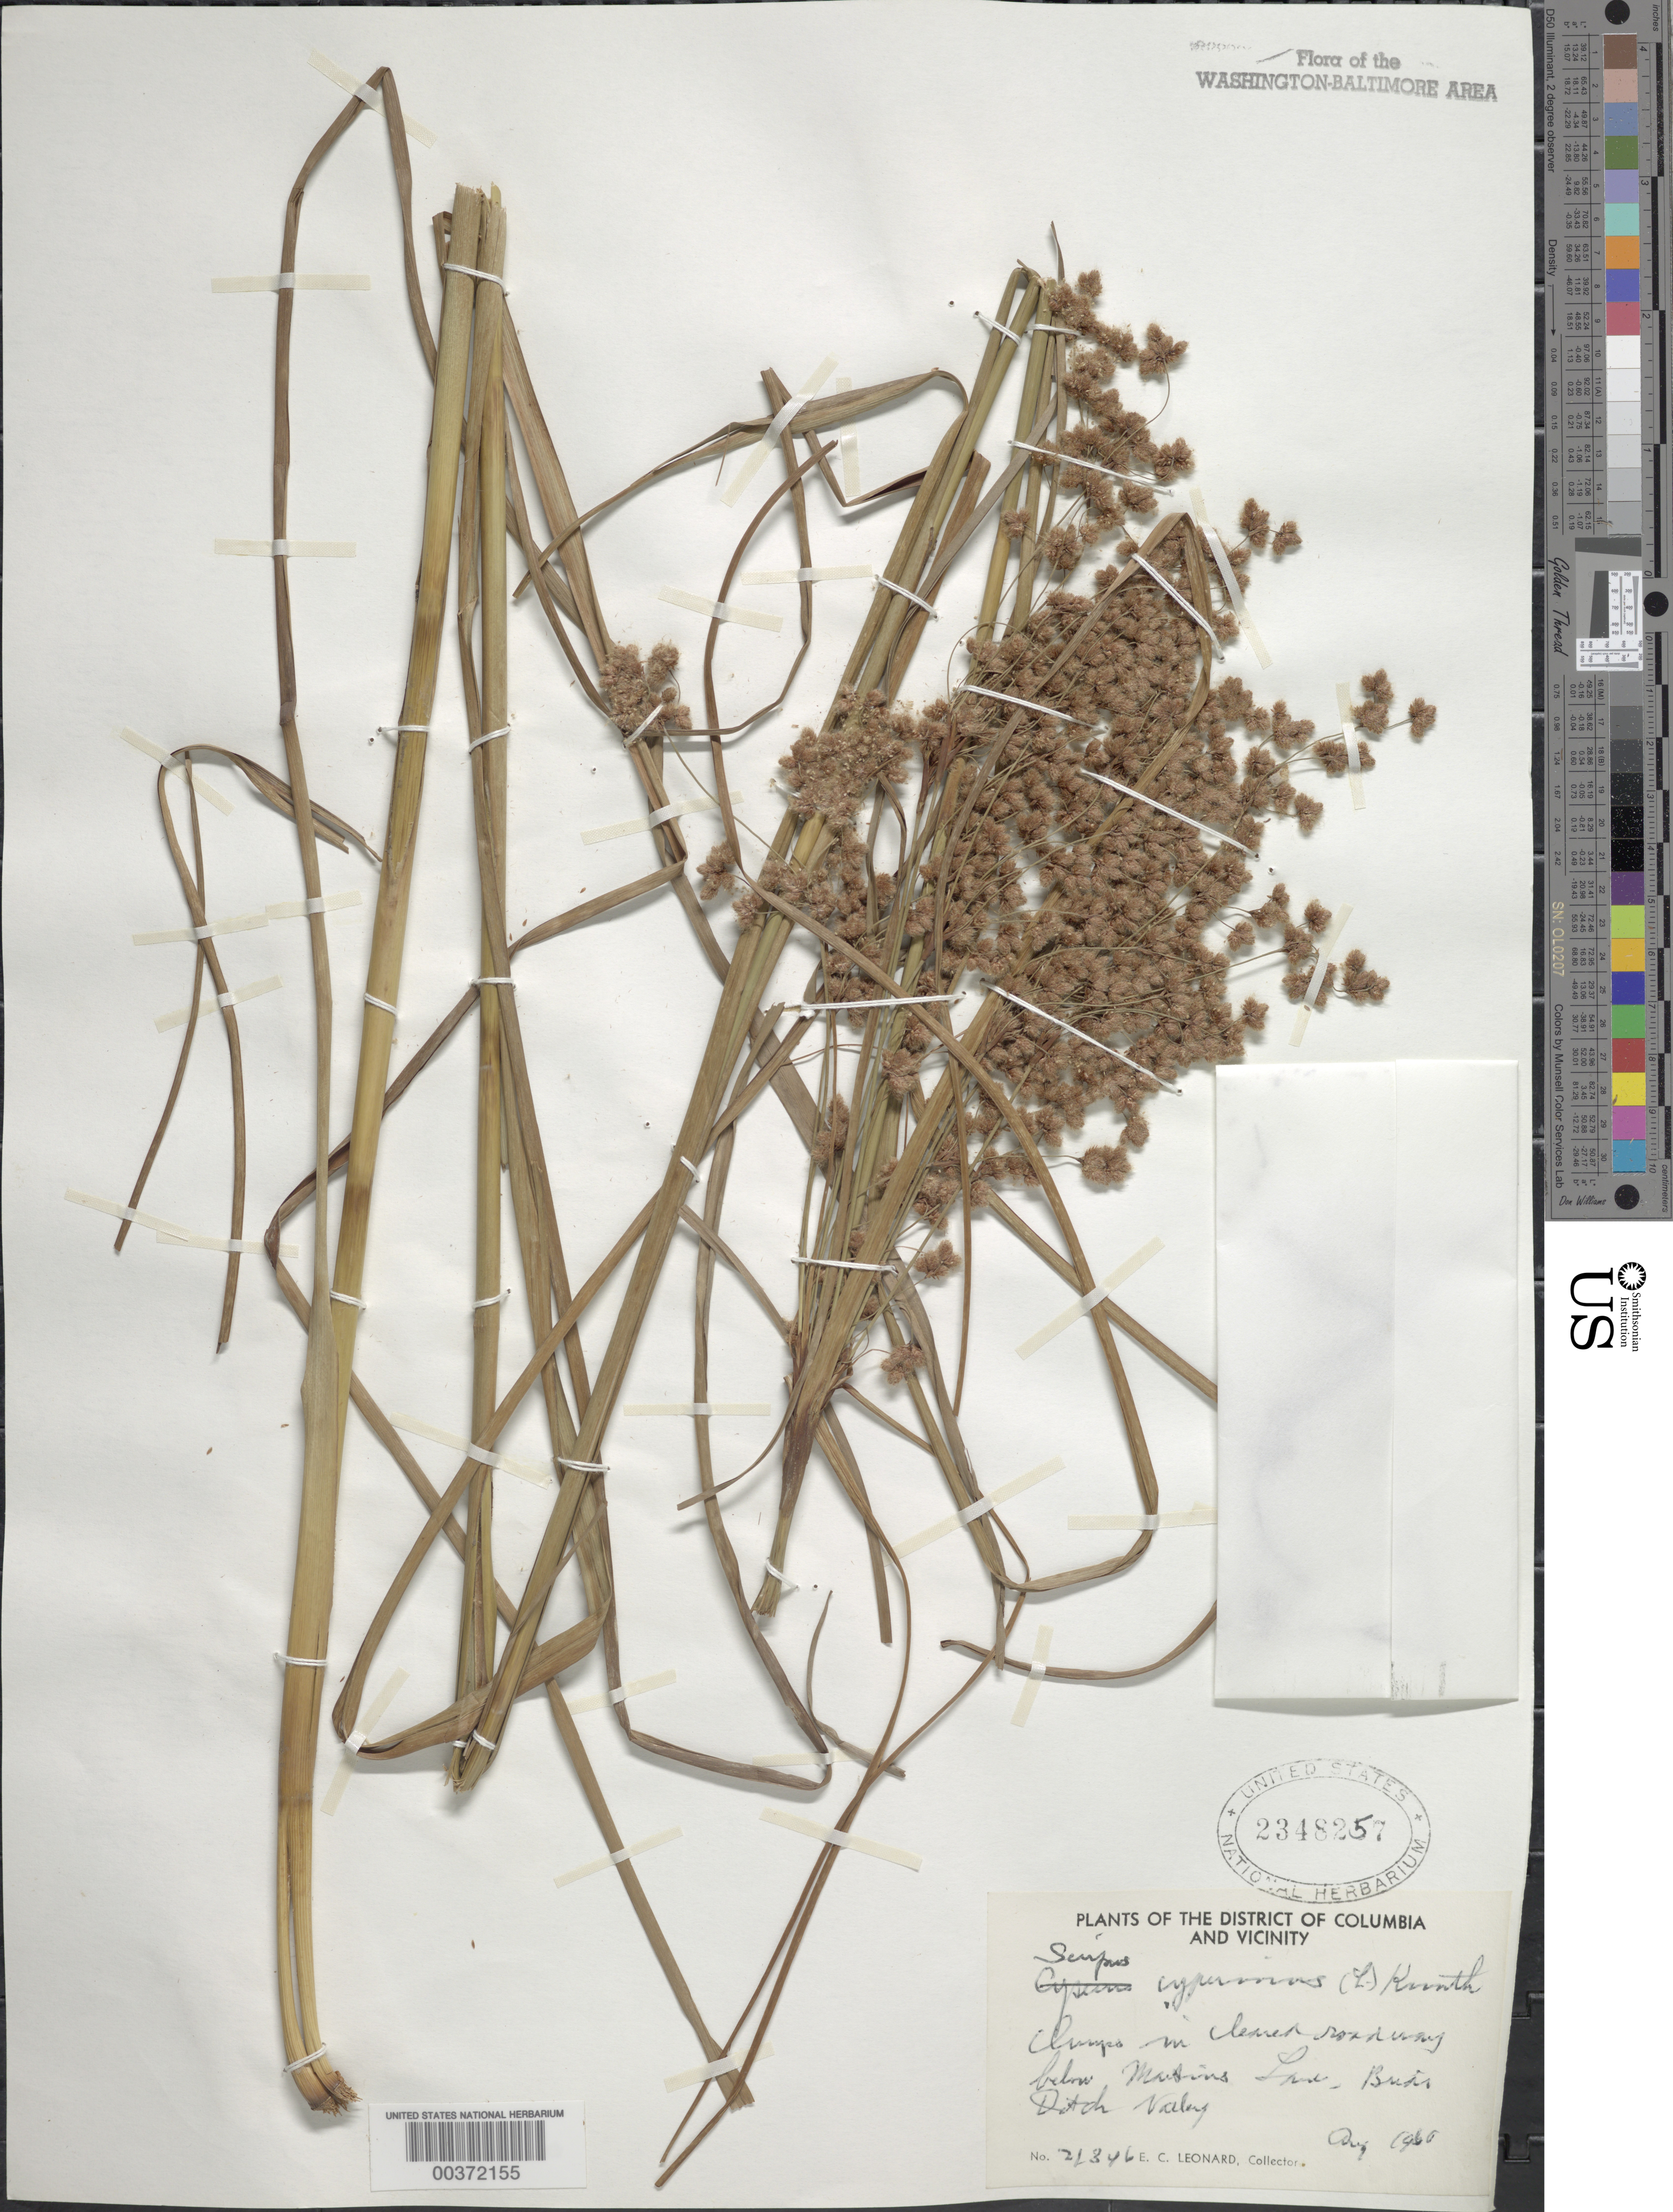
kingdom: Plantae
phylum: Tracheophyta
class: Liliopsida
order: Poales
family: Cyperaceae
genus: Scirpus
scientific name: Scirpus cyperinus (L.) Kunth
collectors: E. C. Leonard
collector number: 21346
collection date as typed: Aug 1960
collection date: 1960-08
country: United States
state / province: Maryland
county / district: Prince George's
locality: Below Martins Lane, Briar Ditch Valley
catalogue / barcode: US 2348257